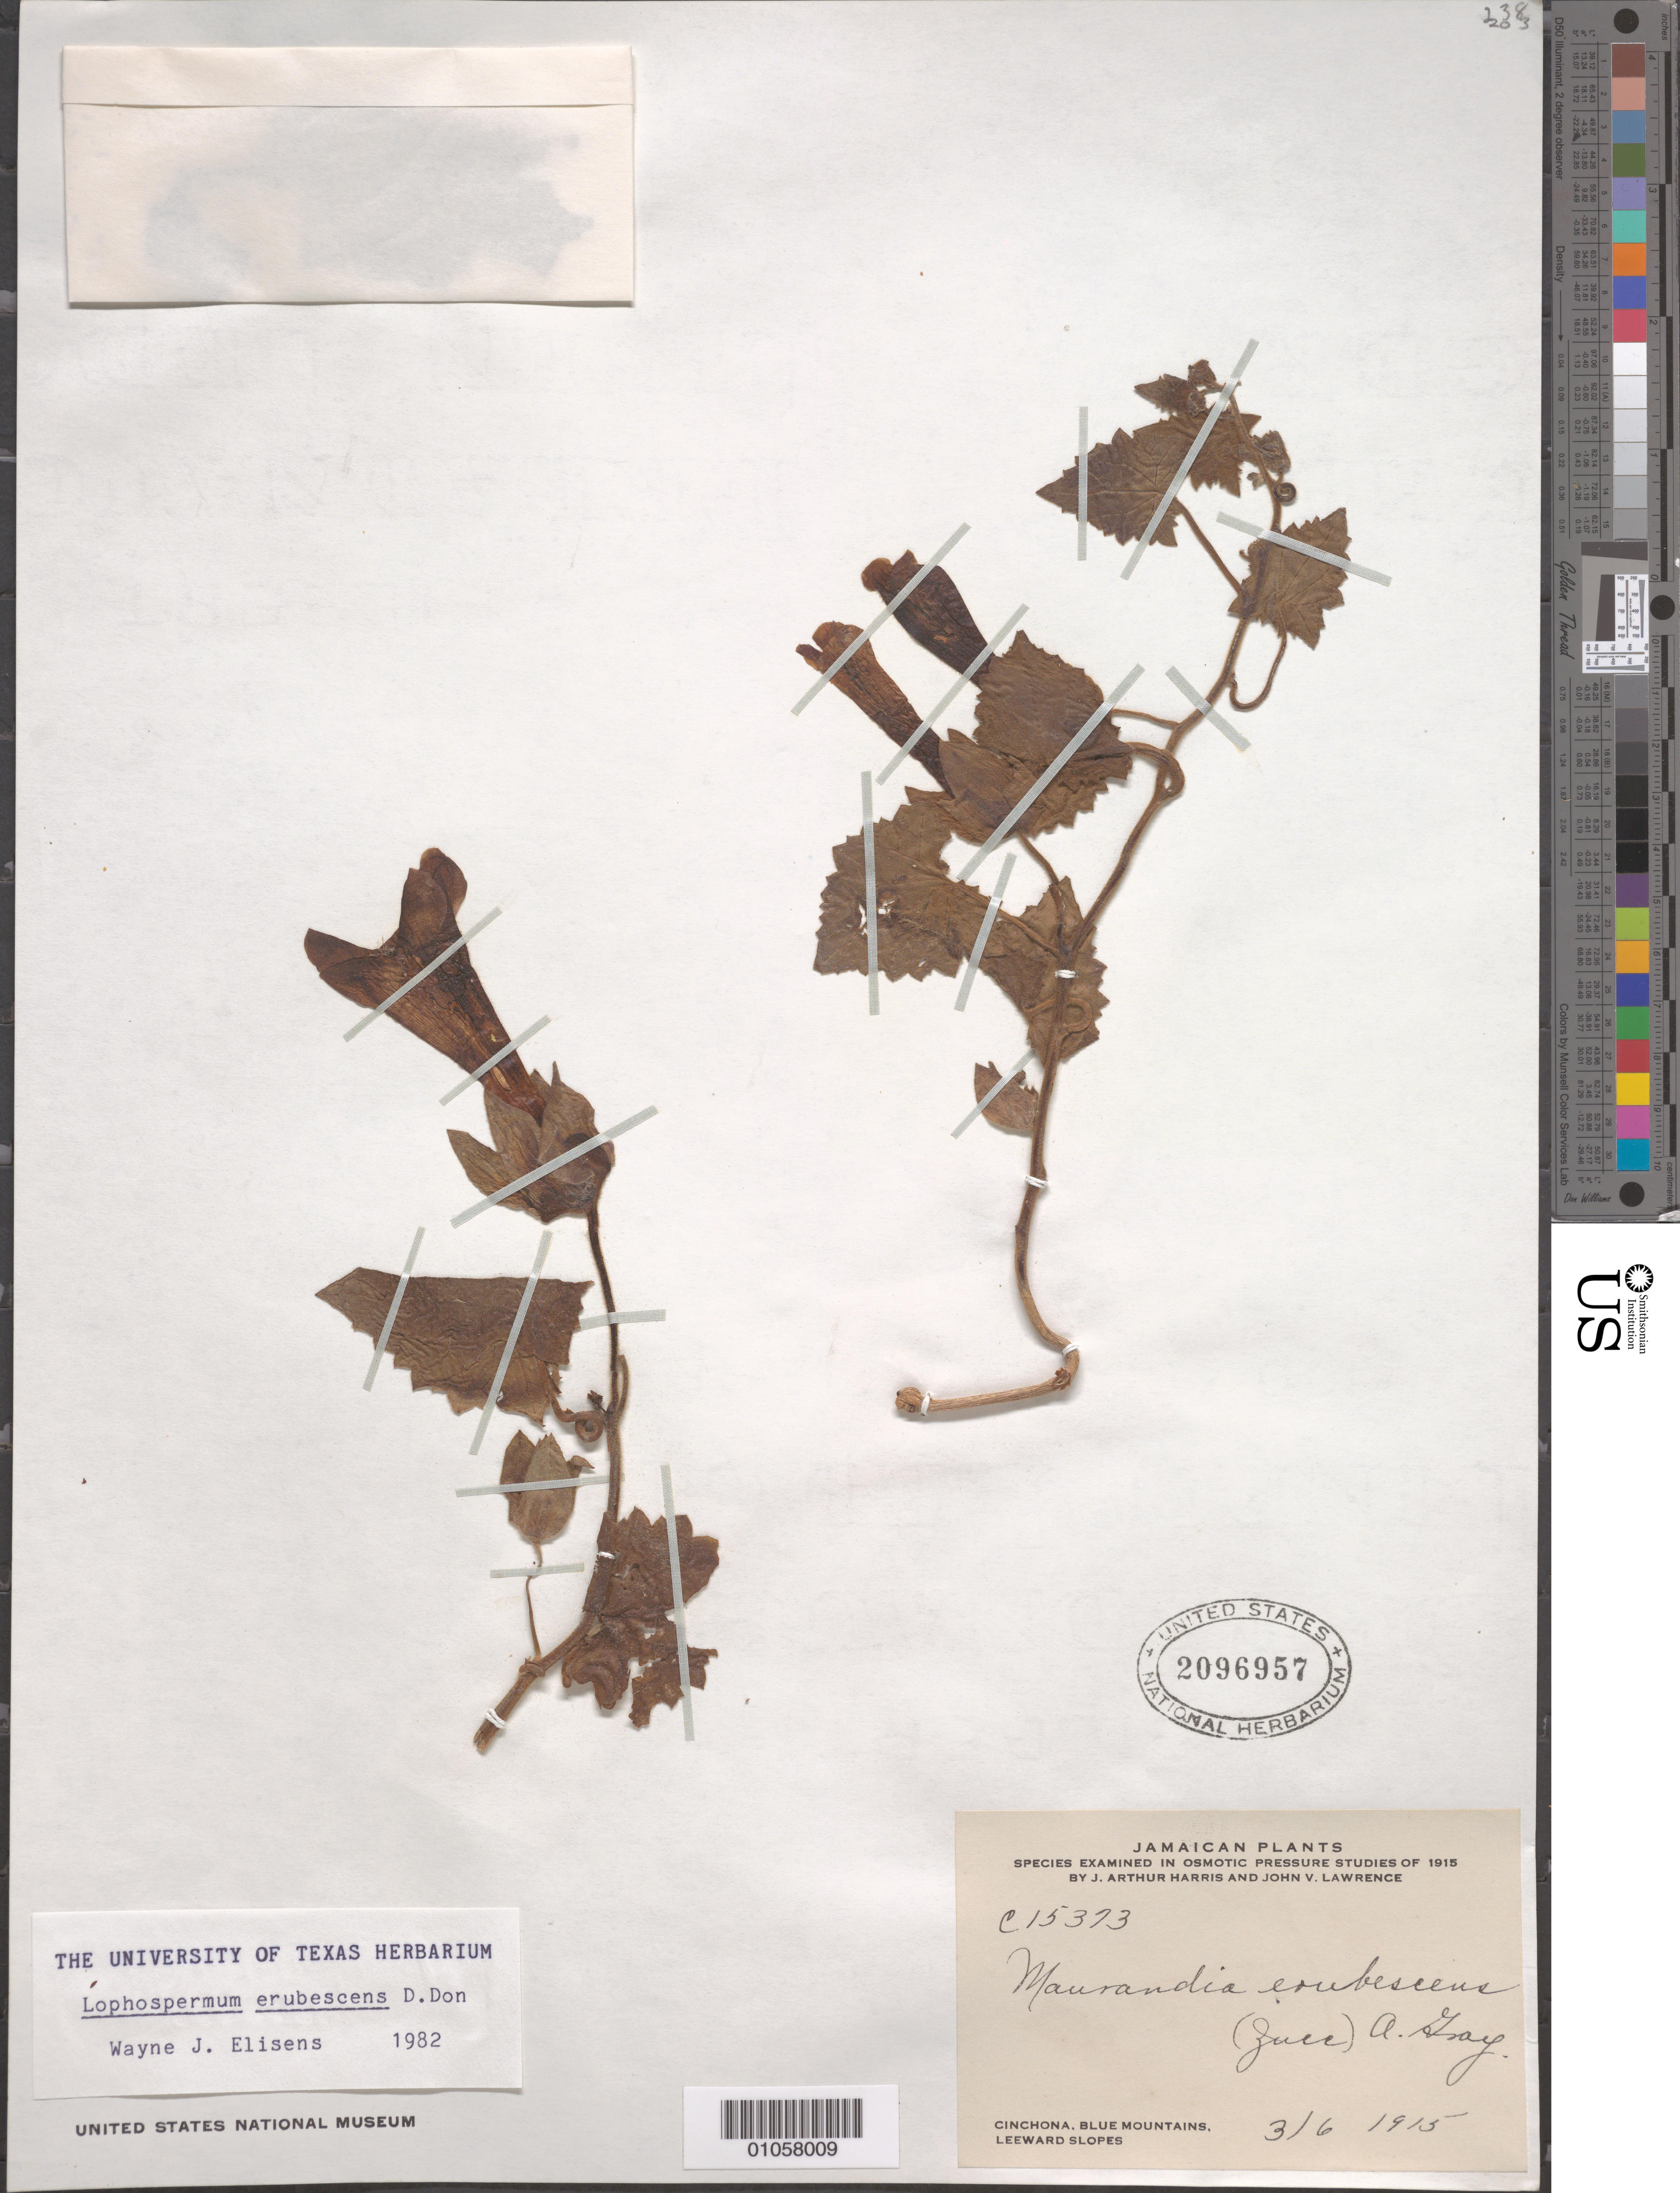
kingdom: Plantae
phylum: Tracheophyta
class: Magnoliopsida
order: Lamiales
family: Plantaginaceae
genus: Lophospermum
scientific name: Lophospermum erubescens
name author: D. Don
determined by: Elisens, W. J.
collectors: J. A. Harris & J. Lawrence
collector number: C15373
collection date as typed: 03 Jun 1915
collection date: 1915-06-03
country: Jamaica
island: Jamaica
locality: Cinchona, Blue Mountains, leeward slopes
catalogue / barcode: US 2096957